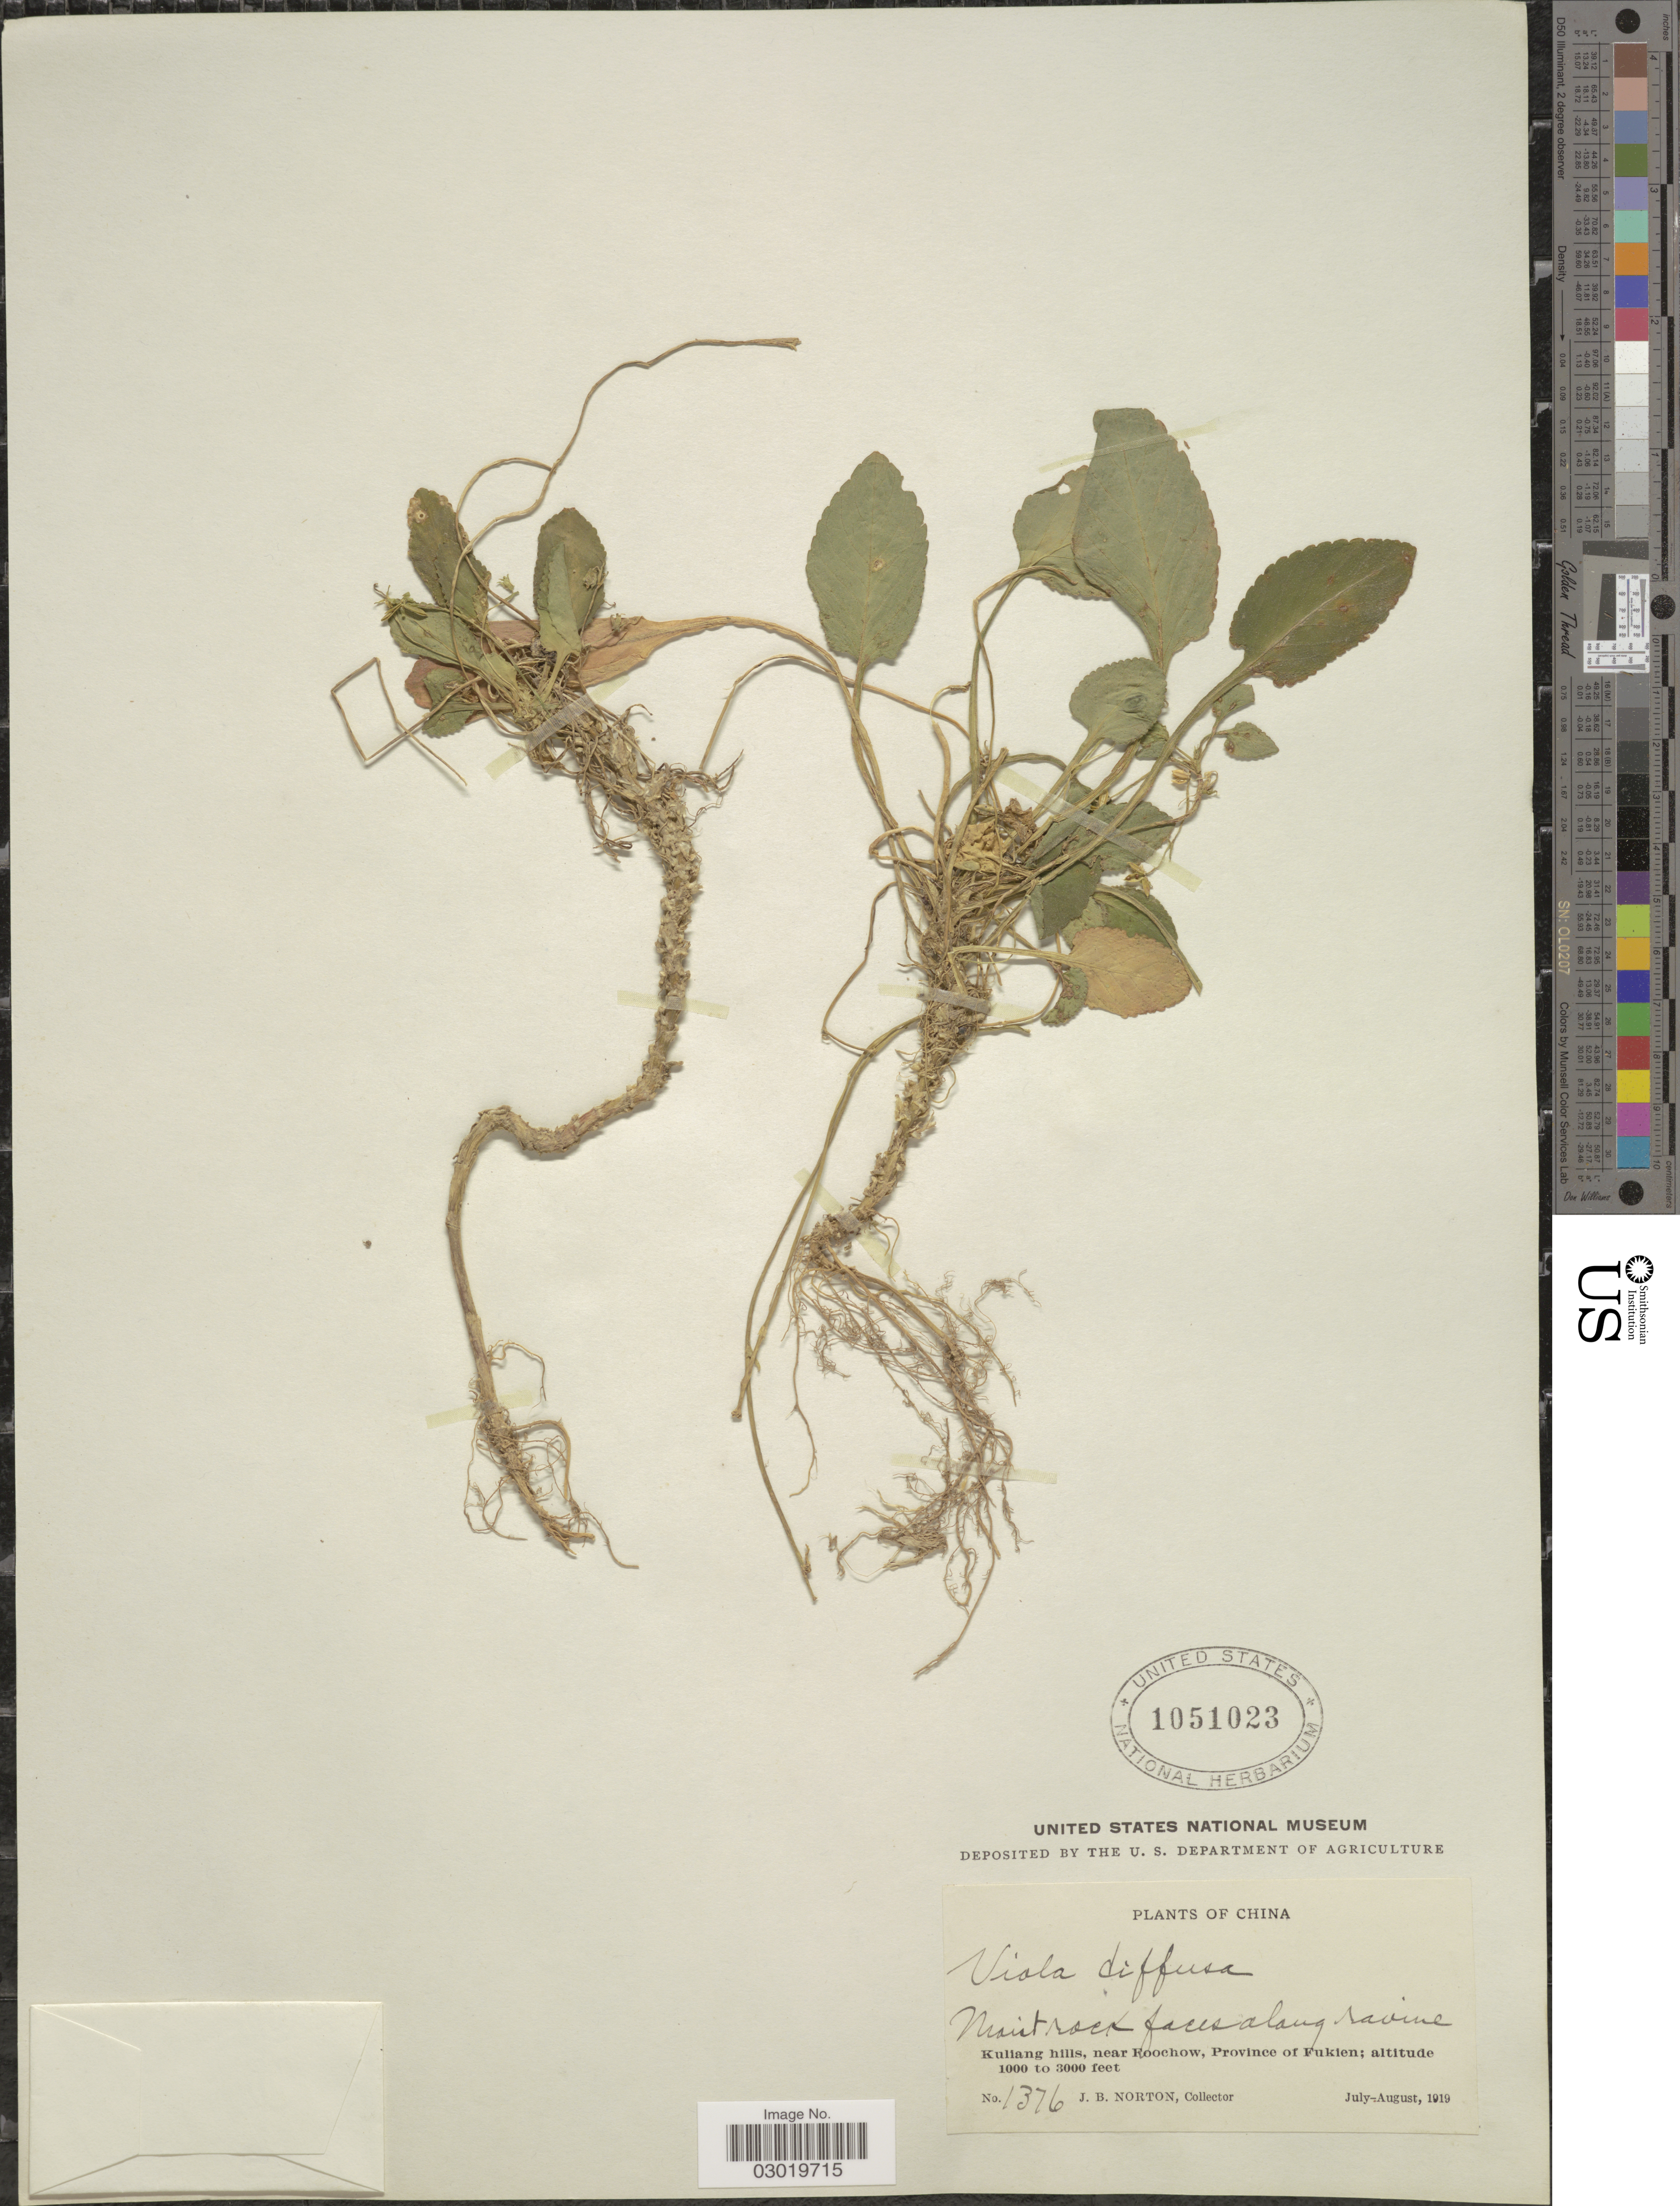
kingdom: Plantae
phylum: Tracheophyta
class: Magnoliopsida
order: Malpighiales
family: Violaceae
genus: Viola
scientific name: Viola diffusa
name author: Ging.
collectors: J. B. Norton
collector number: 1376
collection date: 1919-07/1919-08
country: China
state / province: Fujian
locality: Kuliang hills, near Foochow, Province of Fukien.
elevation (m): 305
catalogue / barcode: US 1051023